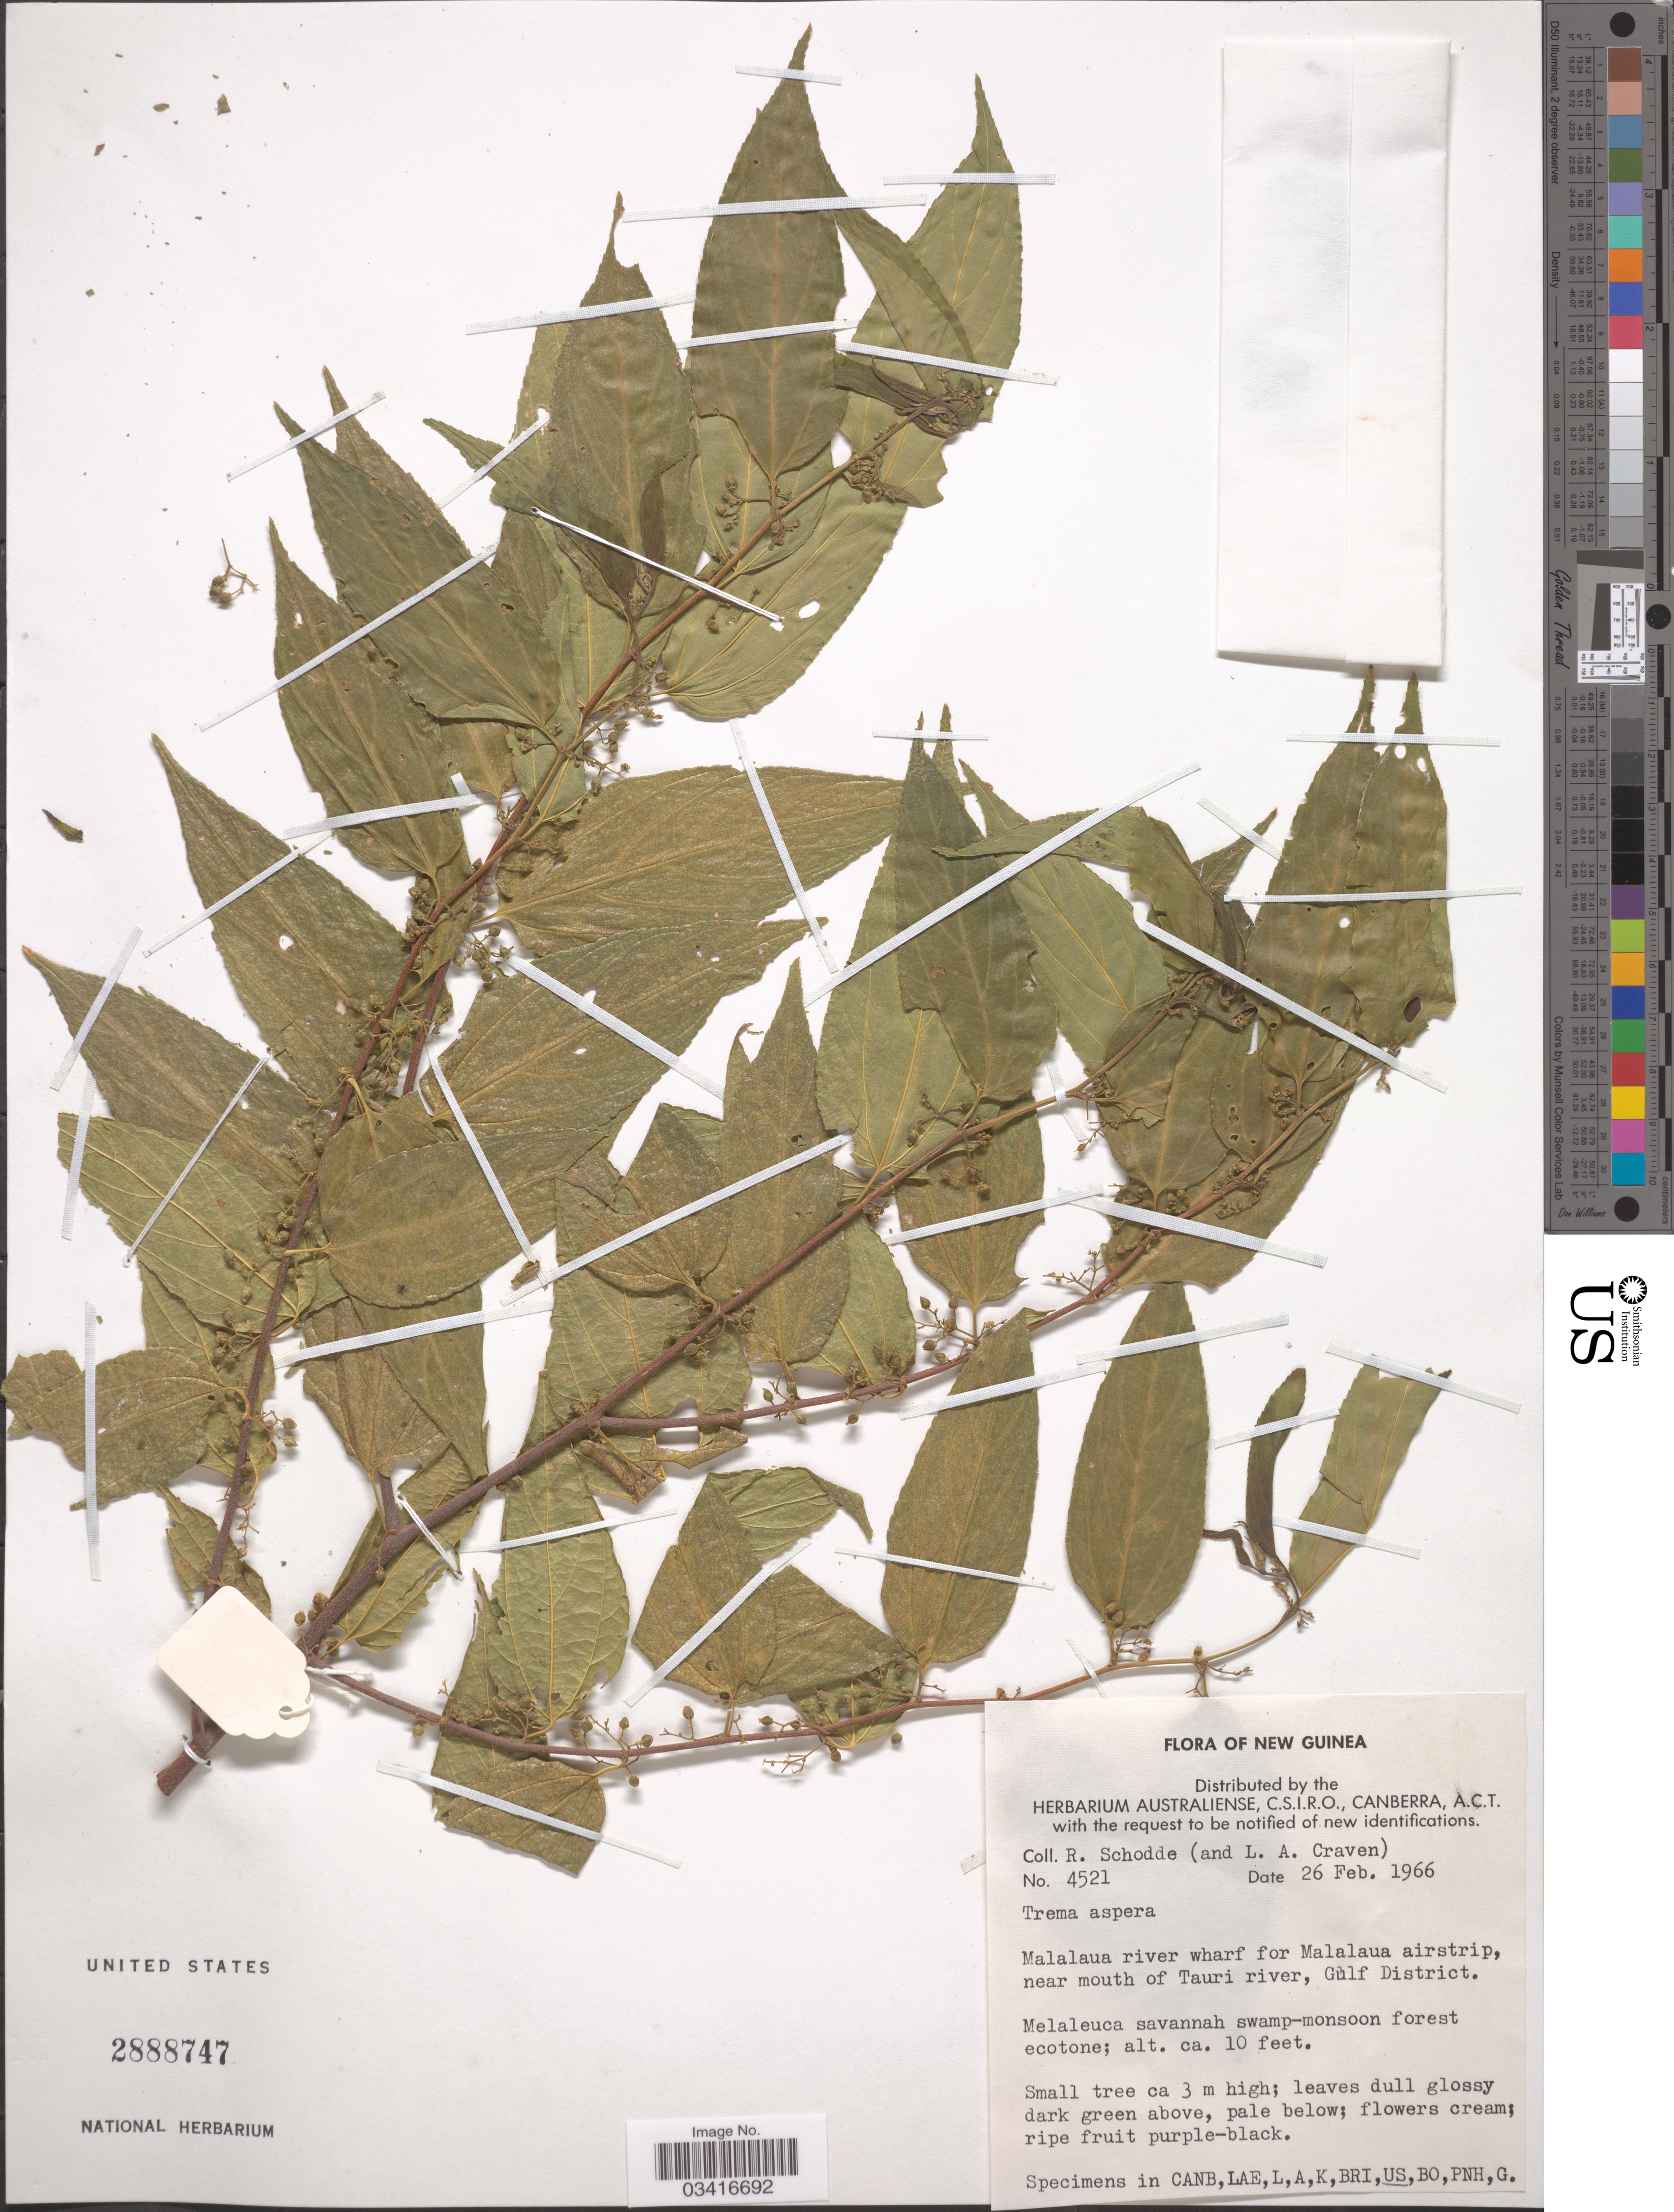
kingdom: Plantae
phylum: Tracheophyta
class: Magnoliopsida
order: Rosales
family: Cannabaceae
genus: Trema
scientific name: Trema asperum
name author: (Brongn.) Blume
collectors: R. Schodde & L. A. Craven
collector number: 4521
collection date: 1966-02-26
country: Papua New Guinea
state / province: Gulf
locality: New Guinea. Malalaua river wharf for Malalaua airstrip, near mouth of Tauri river, Gulf District.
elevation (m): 3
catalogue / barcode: US 2888747